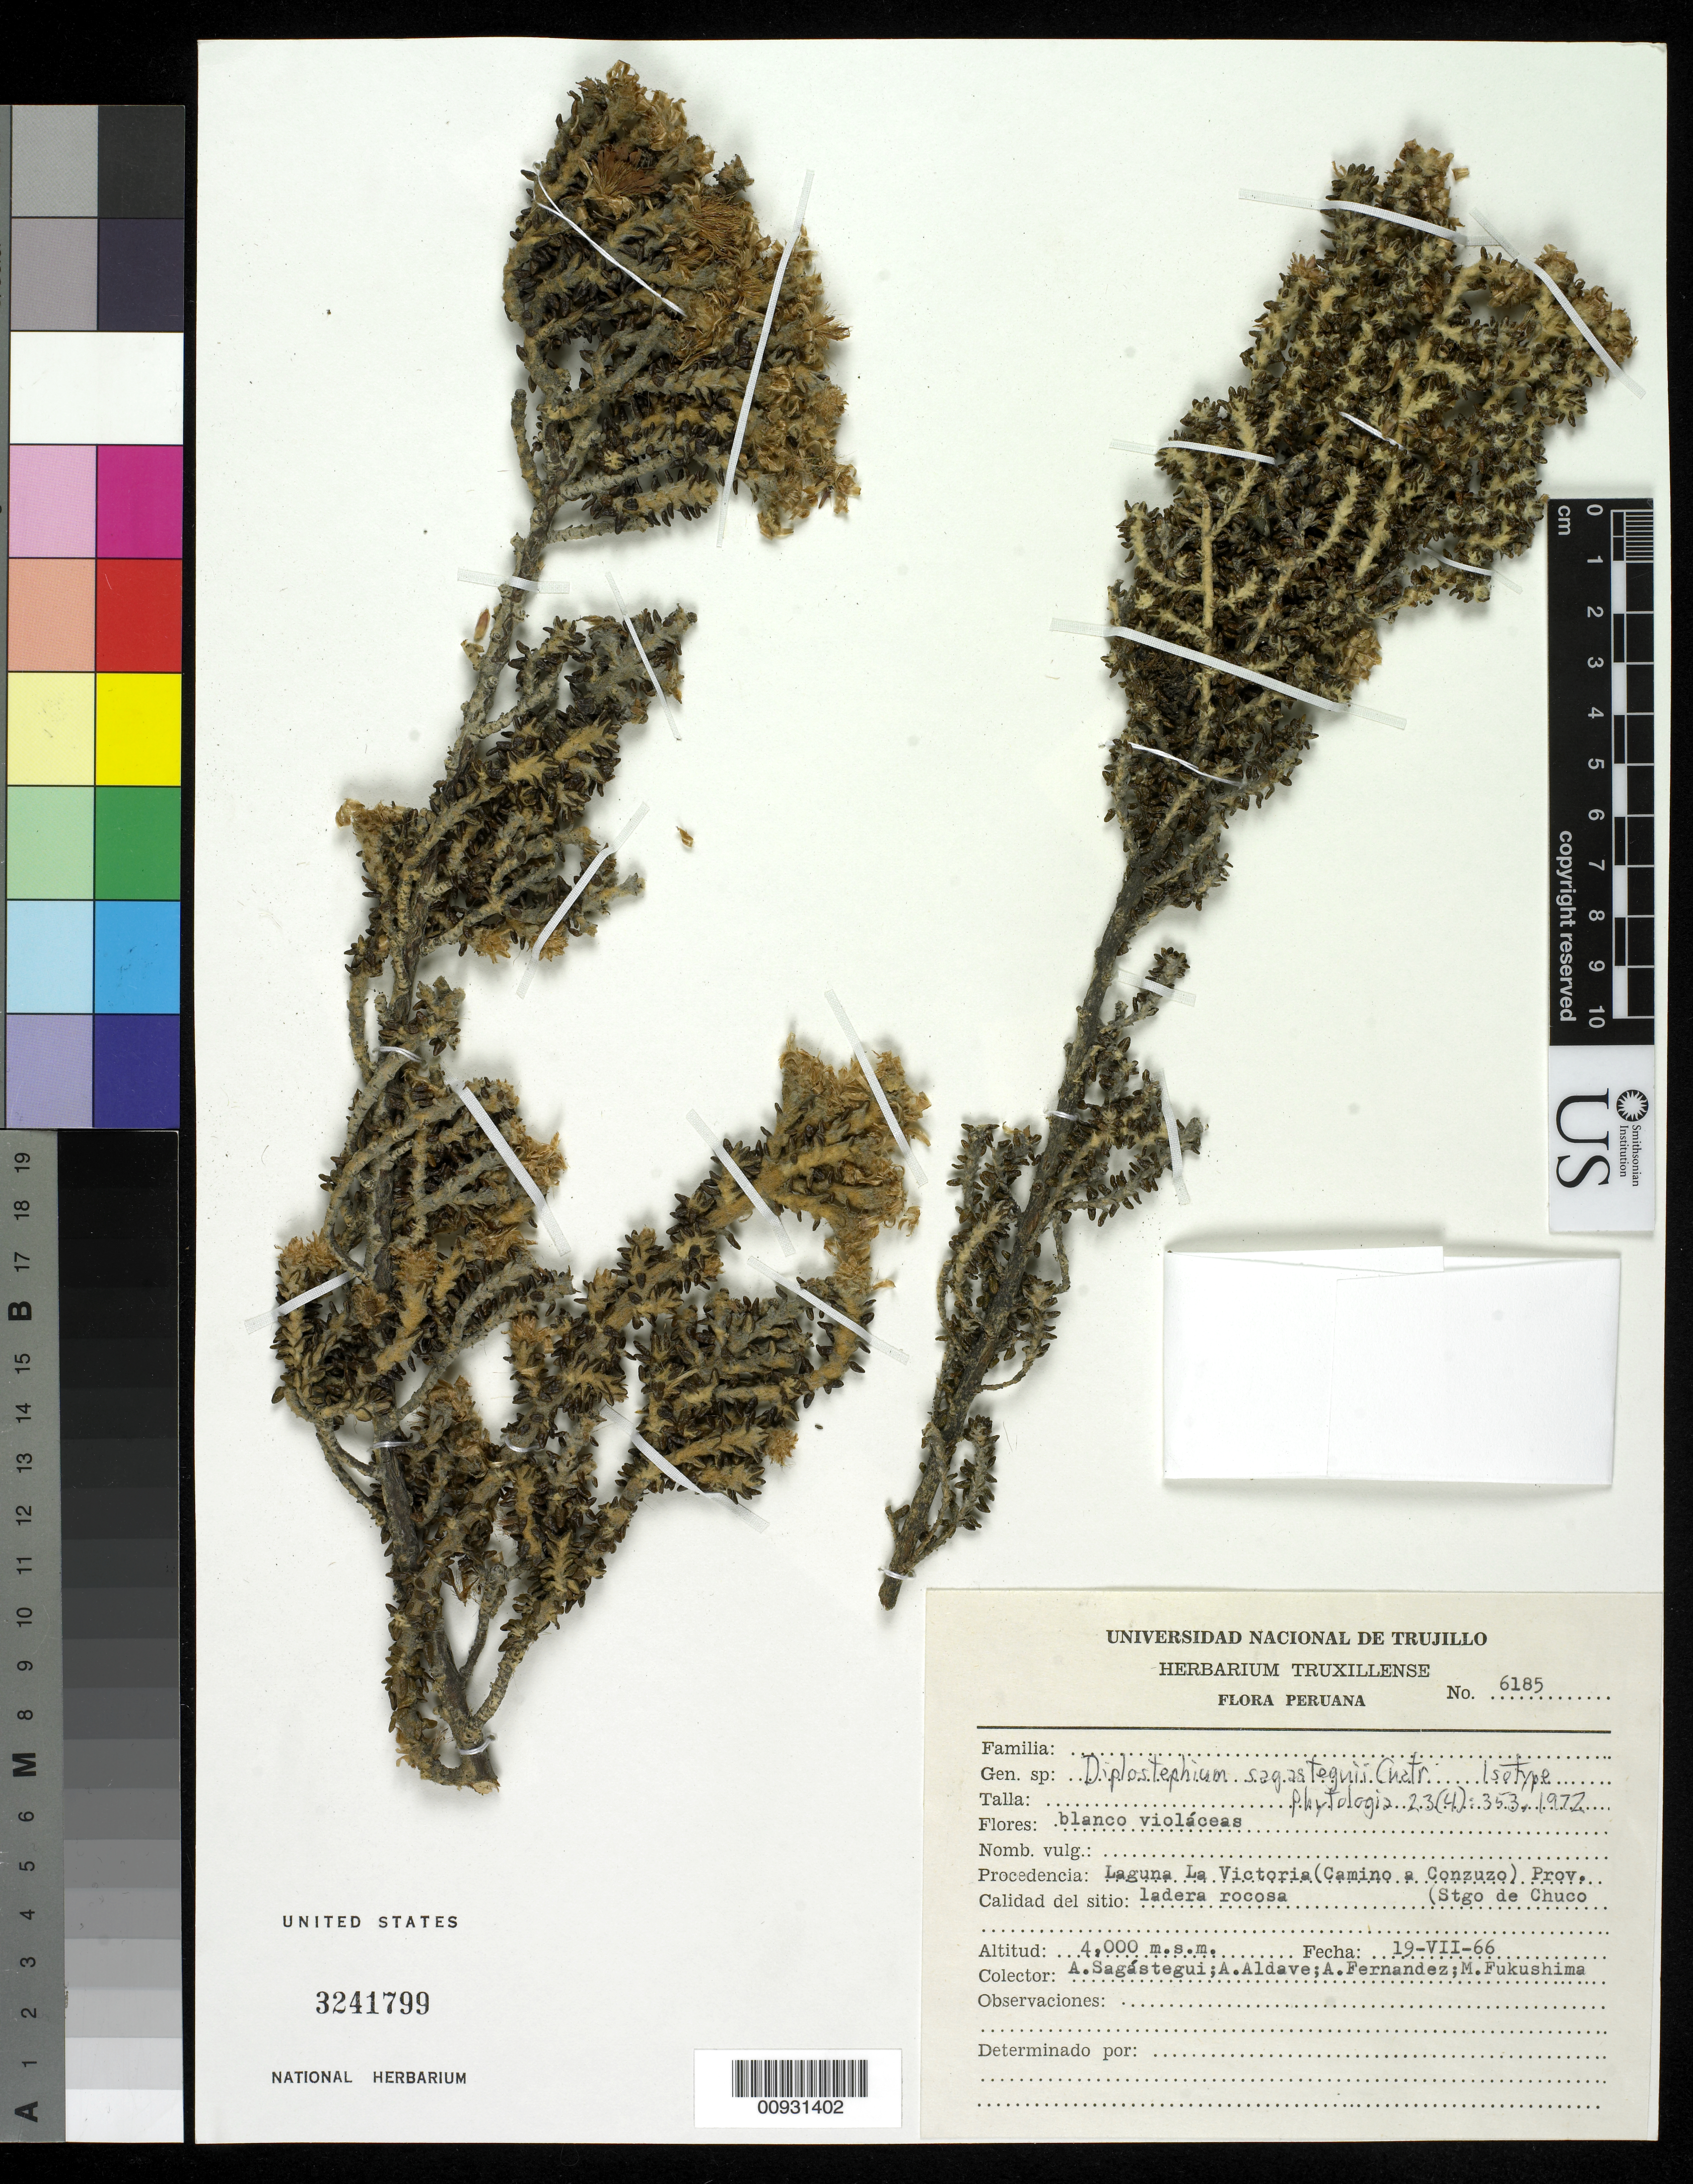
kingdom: Plantae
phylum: Tracheophyta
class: Magnoliopsida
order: Asterales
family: Asteraceae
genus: Diplostephium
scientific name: Diplostephium sagasteguii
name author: Cuatrec.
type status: Isotype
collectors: A. Sagástegui A., A. Aldave Pajares, Á. Fernández & M. Fukushima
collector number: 6185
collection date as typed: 19 Jul 1966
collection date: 1966-07-19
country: Peru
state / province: La Libertad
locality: Santiago de Chuco. Laguna La Victoria.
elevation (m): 4000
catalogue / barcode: US 3241799